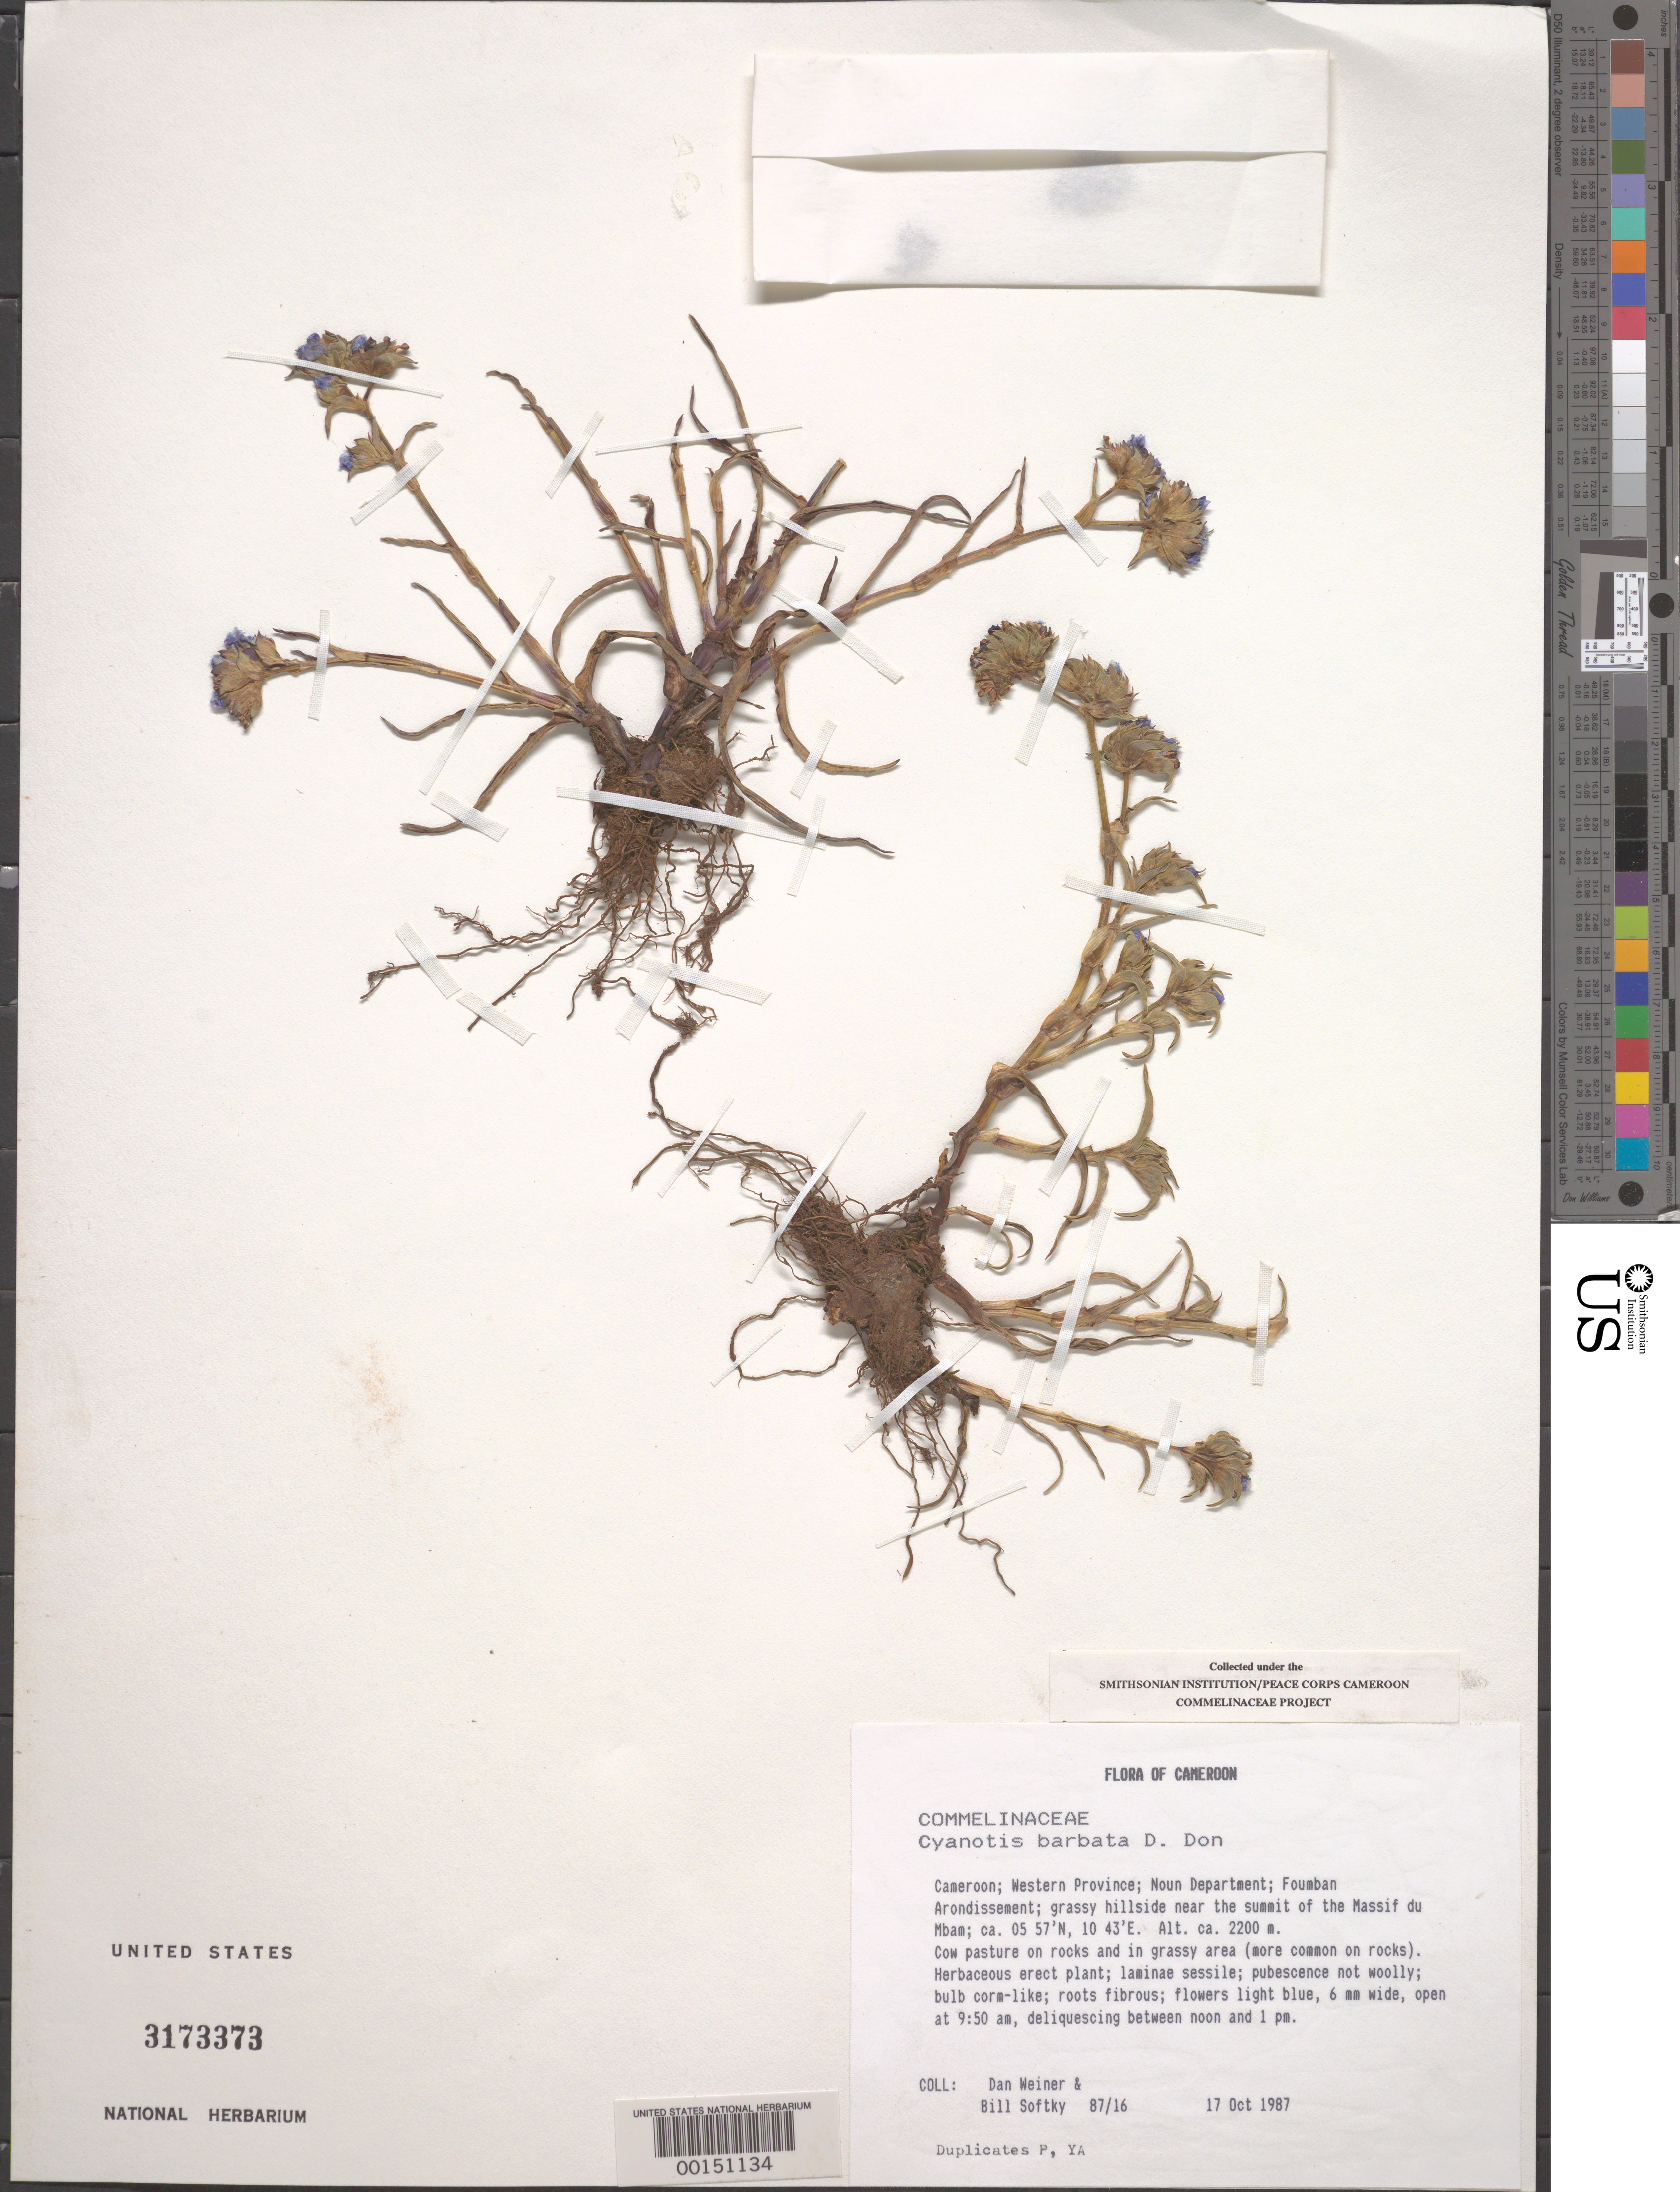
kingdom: Plantae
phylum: Tracheophyta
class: Liliopsida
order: Commelinales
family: Commelinaceae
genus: Cyanotis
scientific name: Cyanotis barbata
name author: D. Don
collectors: D. Weiner & B. Softky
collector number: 87/16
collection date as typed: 17 Oct 1987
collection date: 1987-10-17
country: Cameroon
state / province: Ouest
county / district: Noun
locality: Foumban arrondissement, grassy hillside near summit of massif du mbam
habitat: Cow pasture on rocks and grassy area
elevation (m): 2200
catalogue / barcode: US 3173373